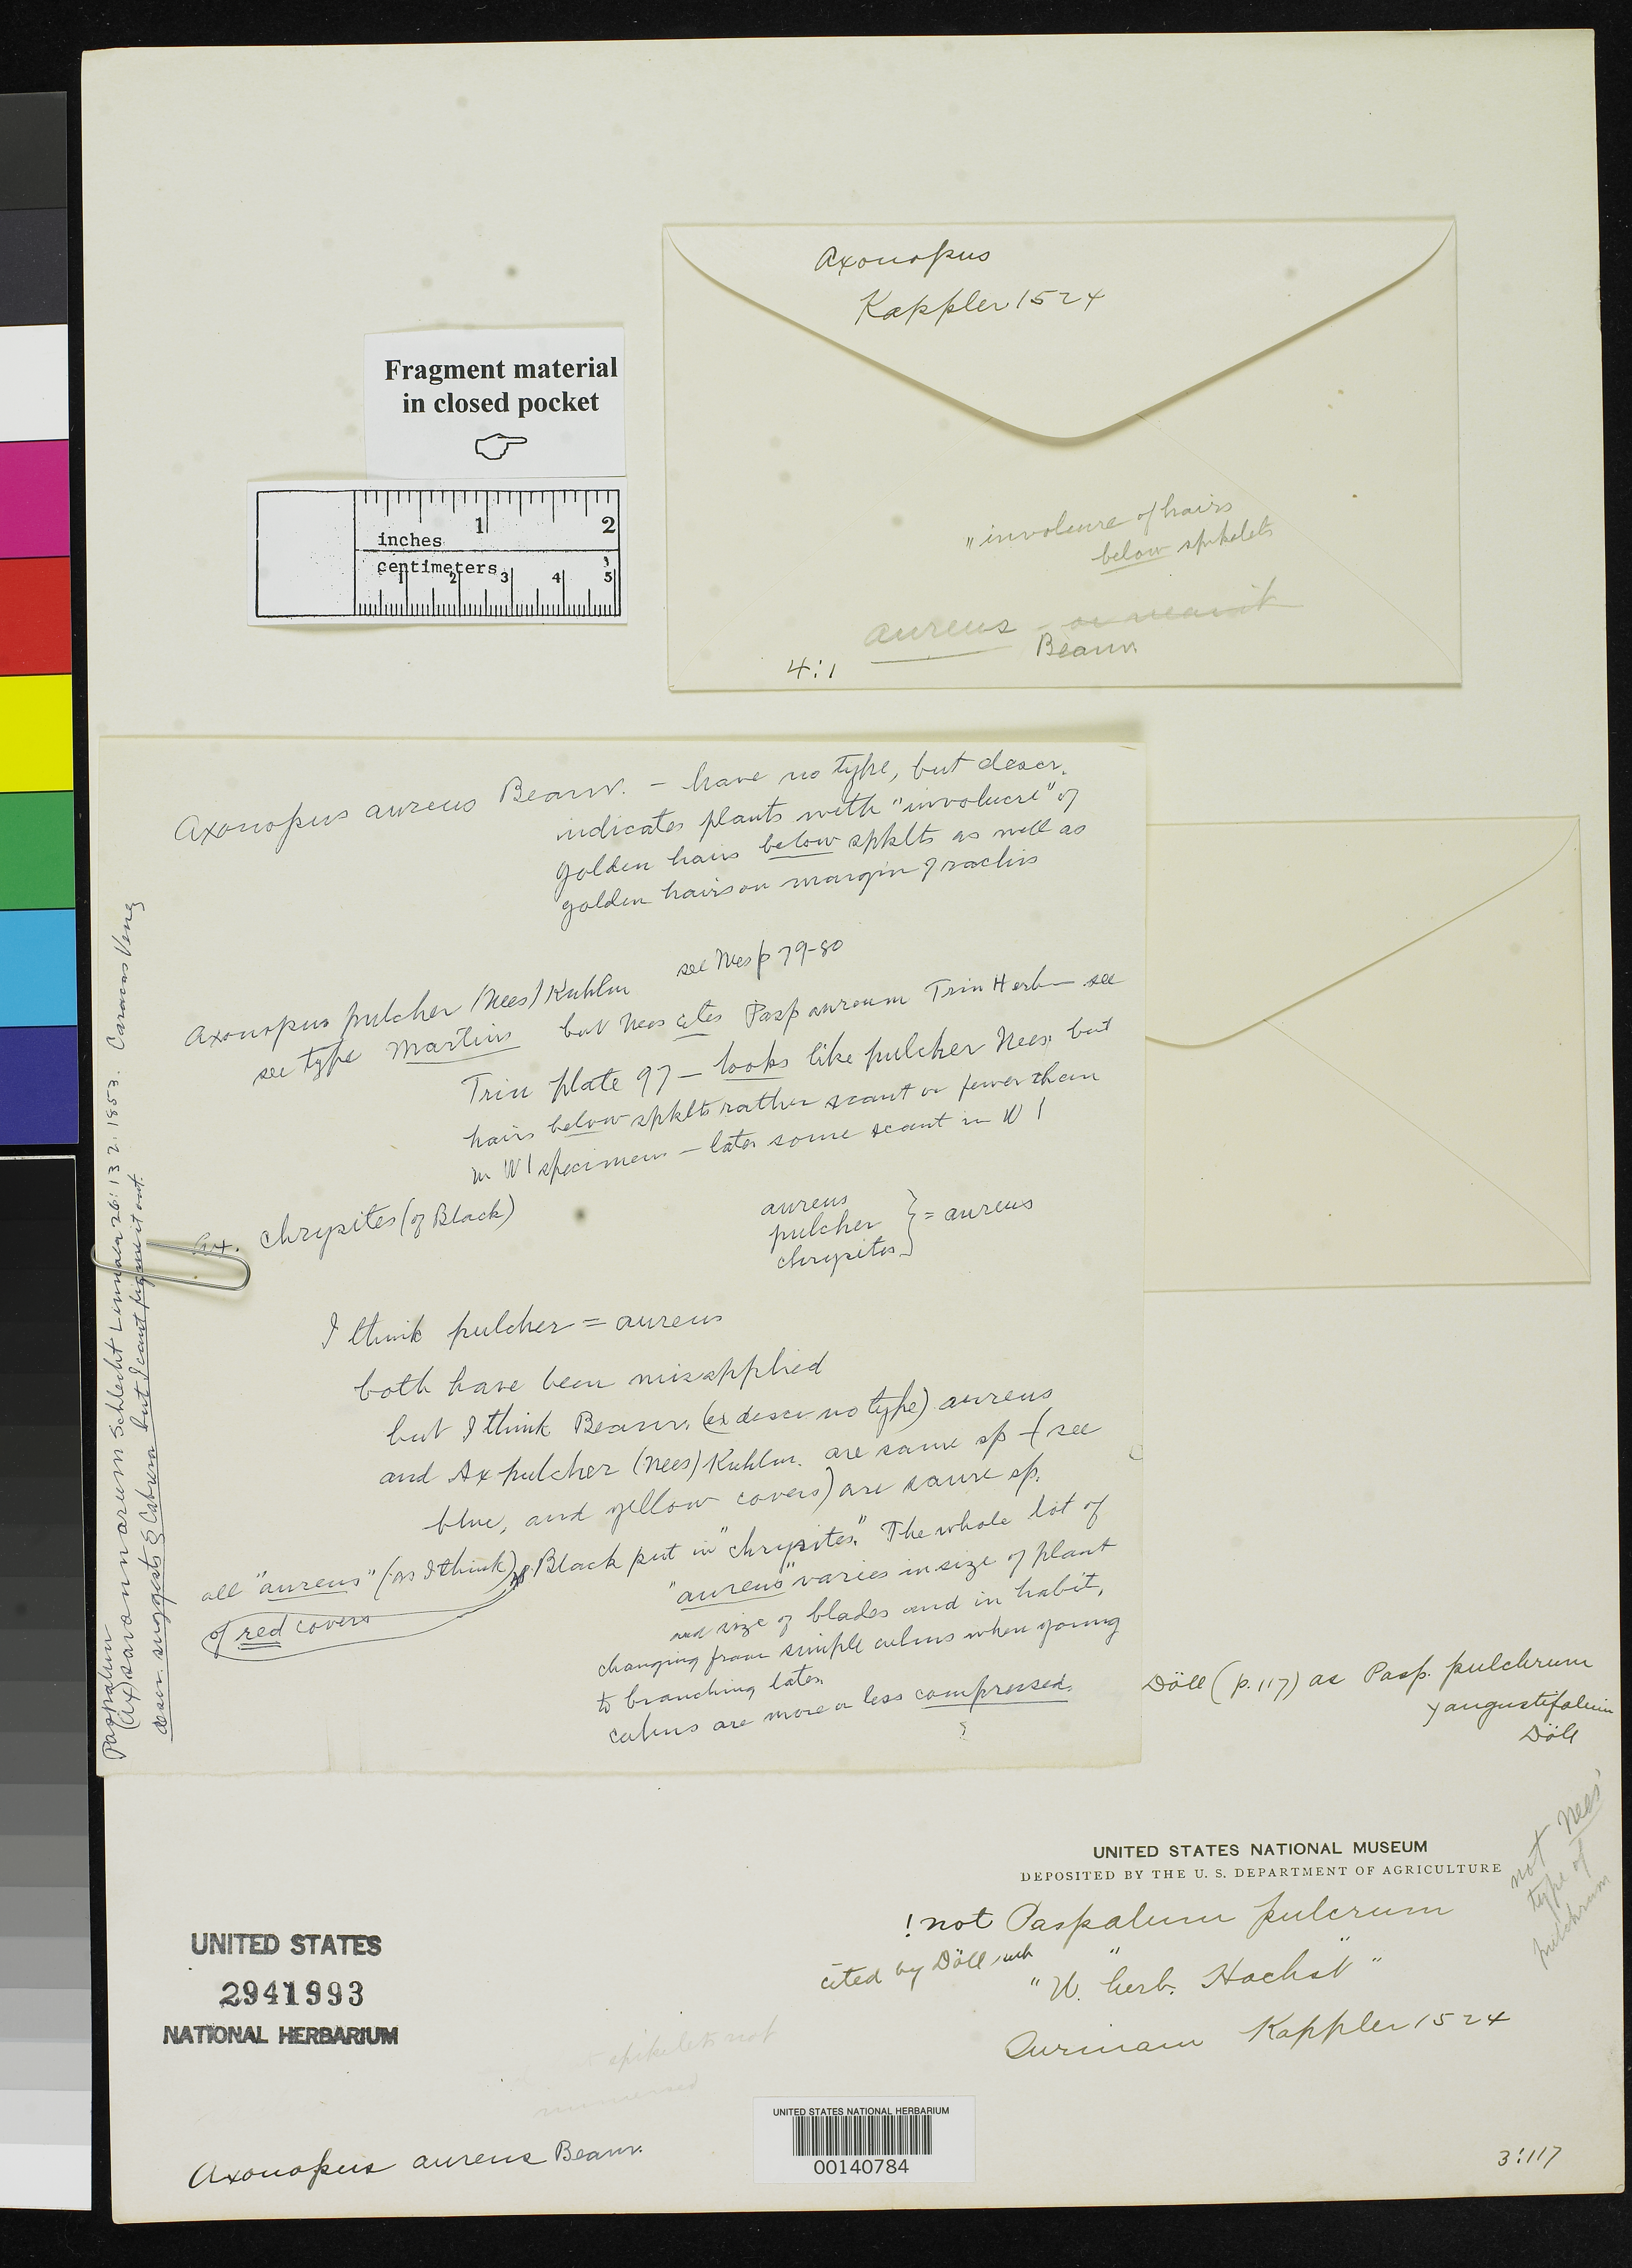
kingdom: Plantae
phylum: Tracheophyta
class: Liliopsida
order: Poales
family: Poaceae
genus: Paspalum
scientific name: Paspalum pulchrum var. angustifolium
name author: Döll in Mart.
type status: Type Fragment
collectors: A. Kappler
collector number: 1524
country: Suriname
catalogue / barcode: US 2941993